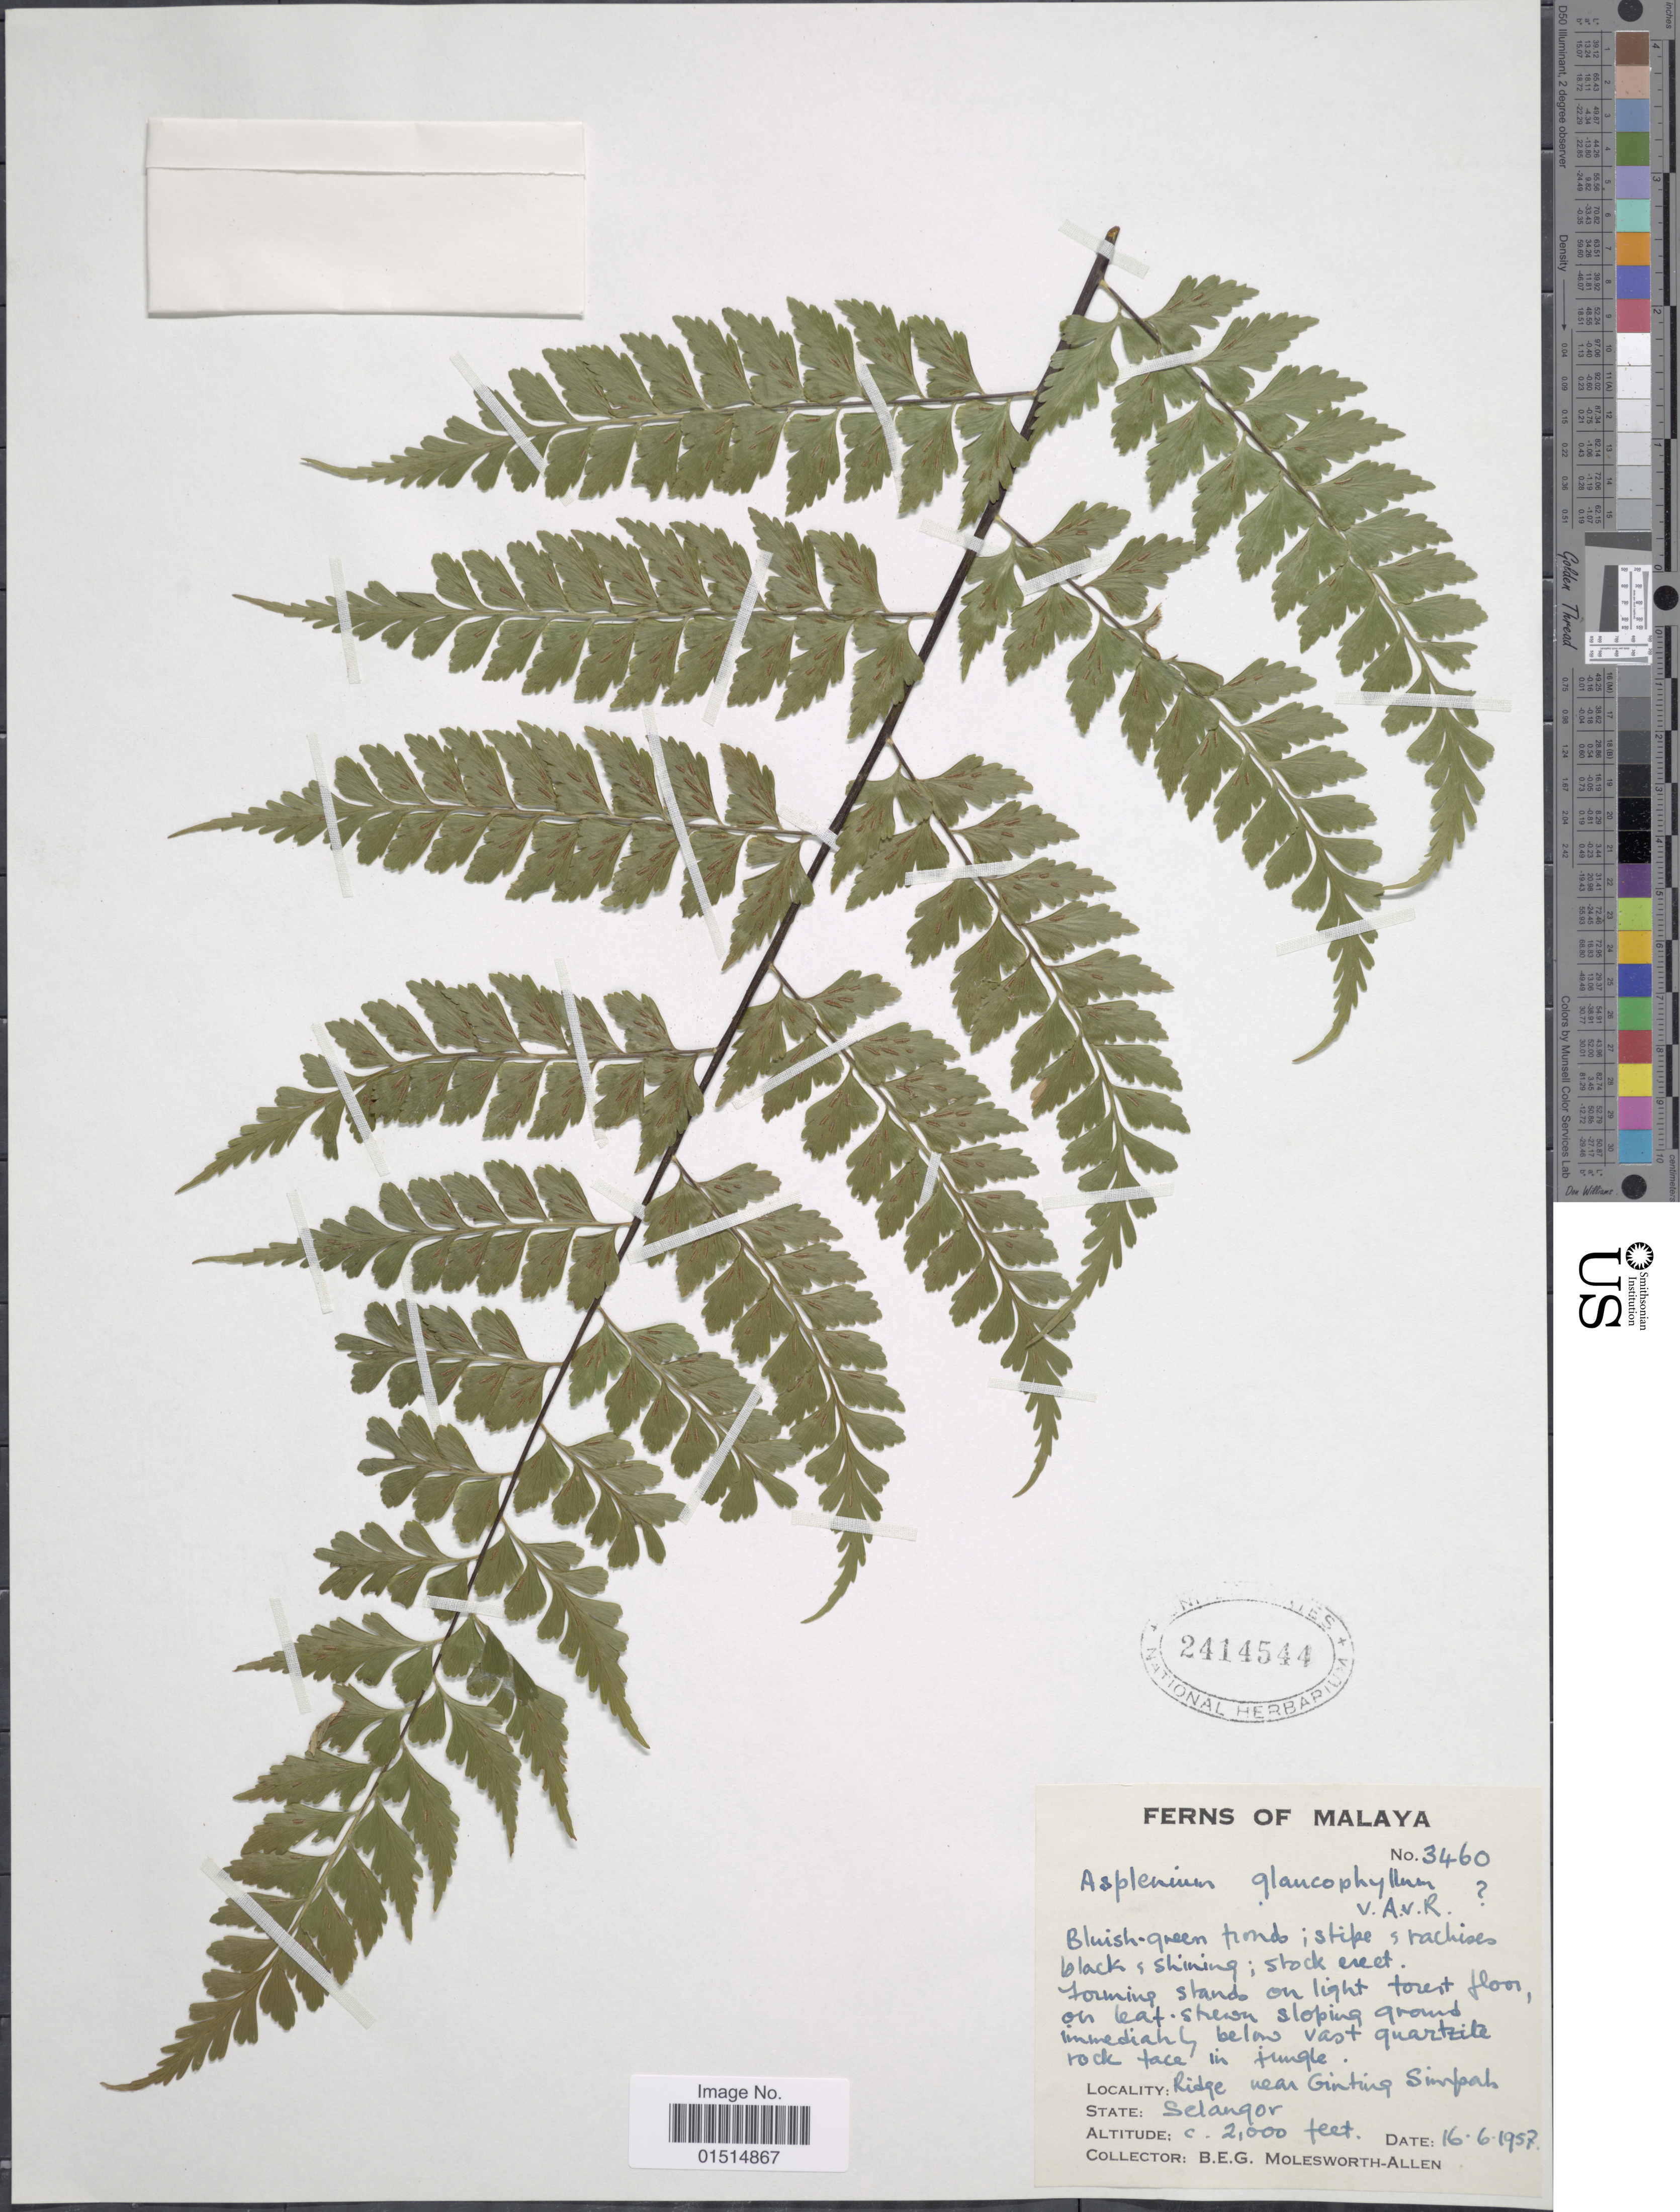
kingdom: Plantae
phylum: Tracheophyta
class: Polypodiopsida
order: Polypodiales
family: Aspleniaceae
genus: Asplenium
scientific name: Asplenium glaucophyllum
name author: Alderw.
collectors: B. E. G. Molesworth-Allen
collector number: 3460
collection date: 1957-06-16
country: Malaysia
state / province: Selangor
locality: Malaya, Ridge near Ginting Simpah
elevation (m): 610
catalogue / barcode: US 2414544